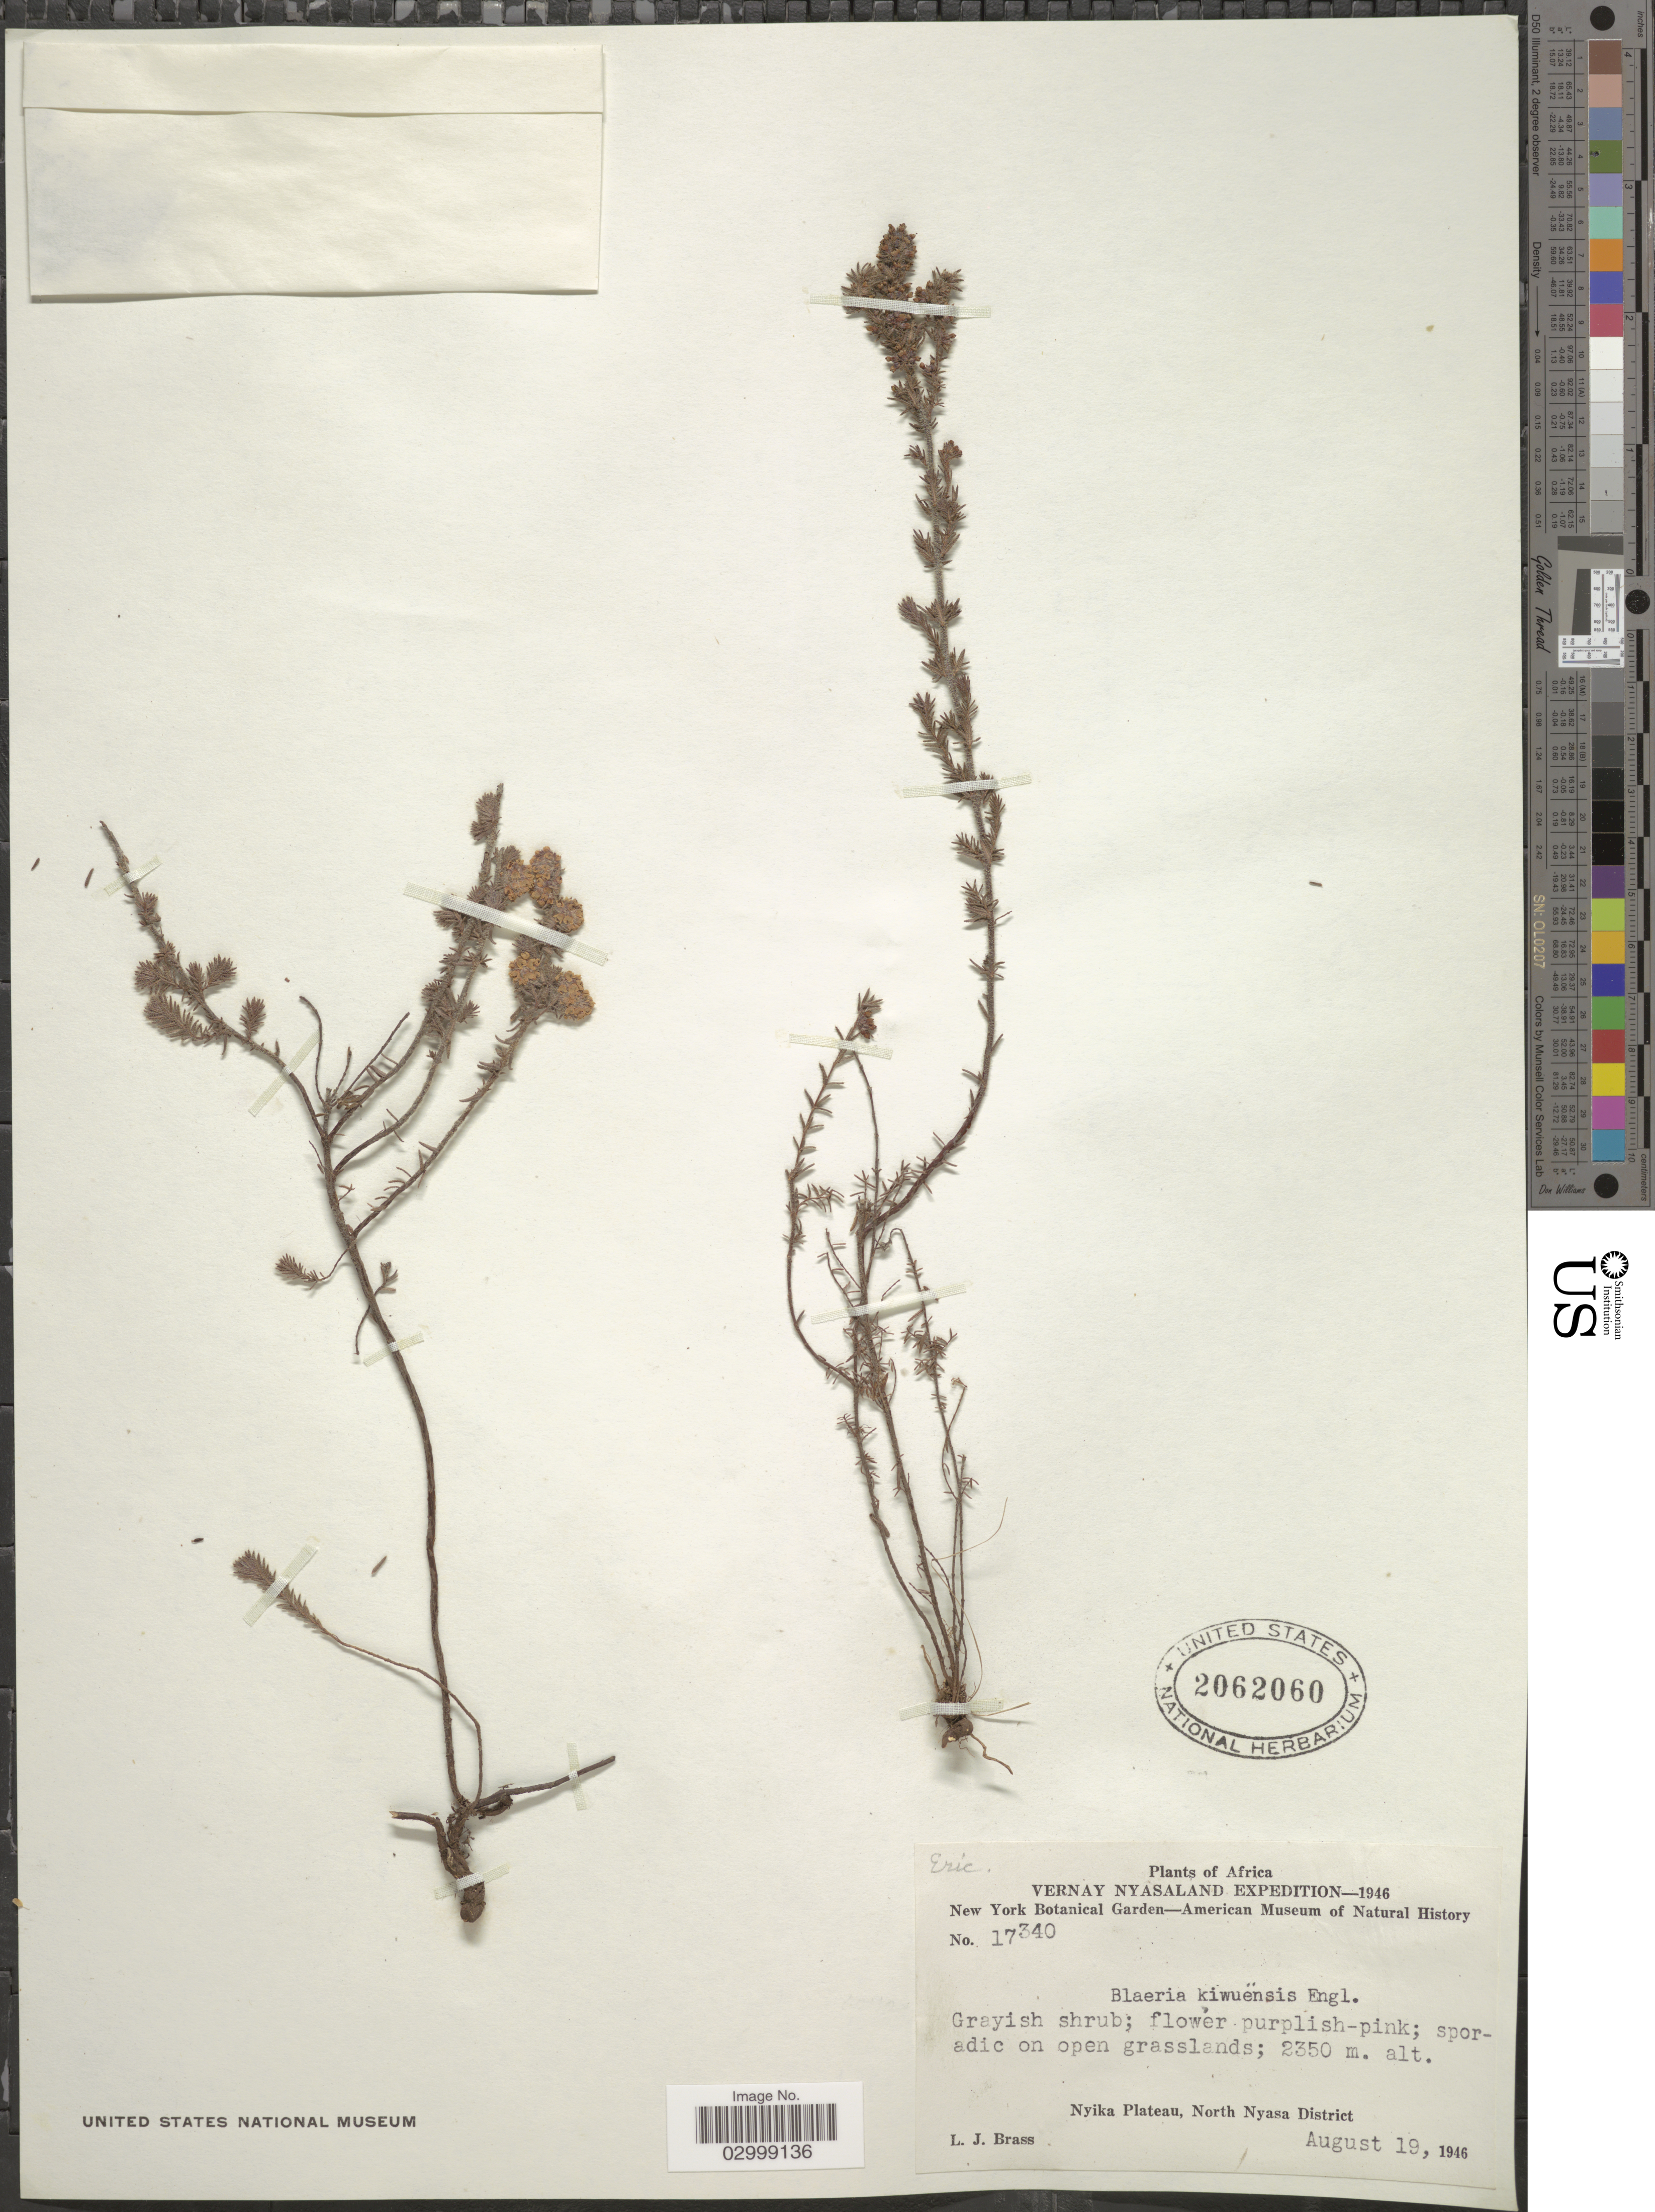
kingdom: Plantae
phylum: Tracheophyta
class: Magnoliopsida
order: Ericales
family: Ericaceae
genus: Blaeria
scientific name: Blaeria kiwuensis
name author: Engl.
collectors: L. J. Brass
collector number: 17340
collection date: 1946-08-19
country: Malawi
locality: Vernay Nyasaland, Nyika Plateau, North Nyasa District.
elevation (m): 2350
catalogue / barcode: US 2062060